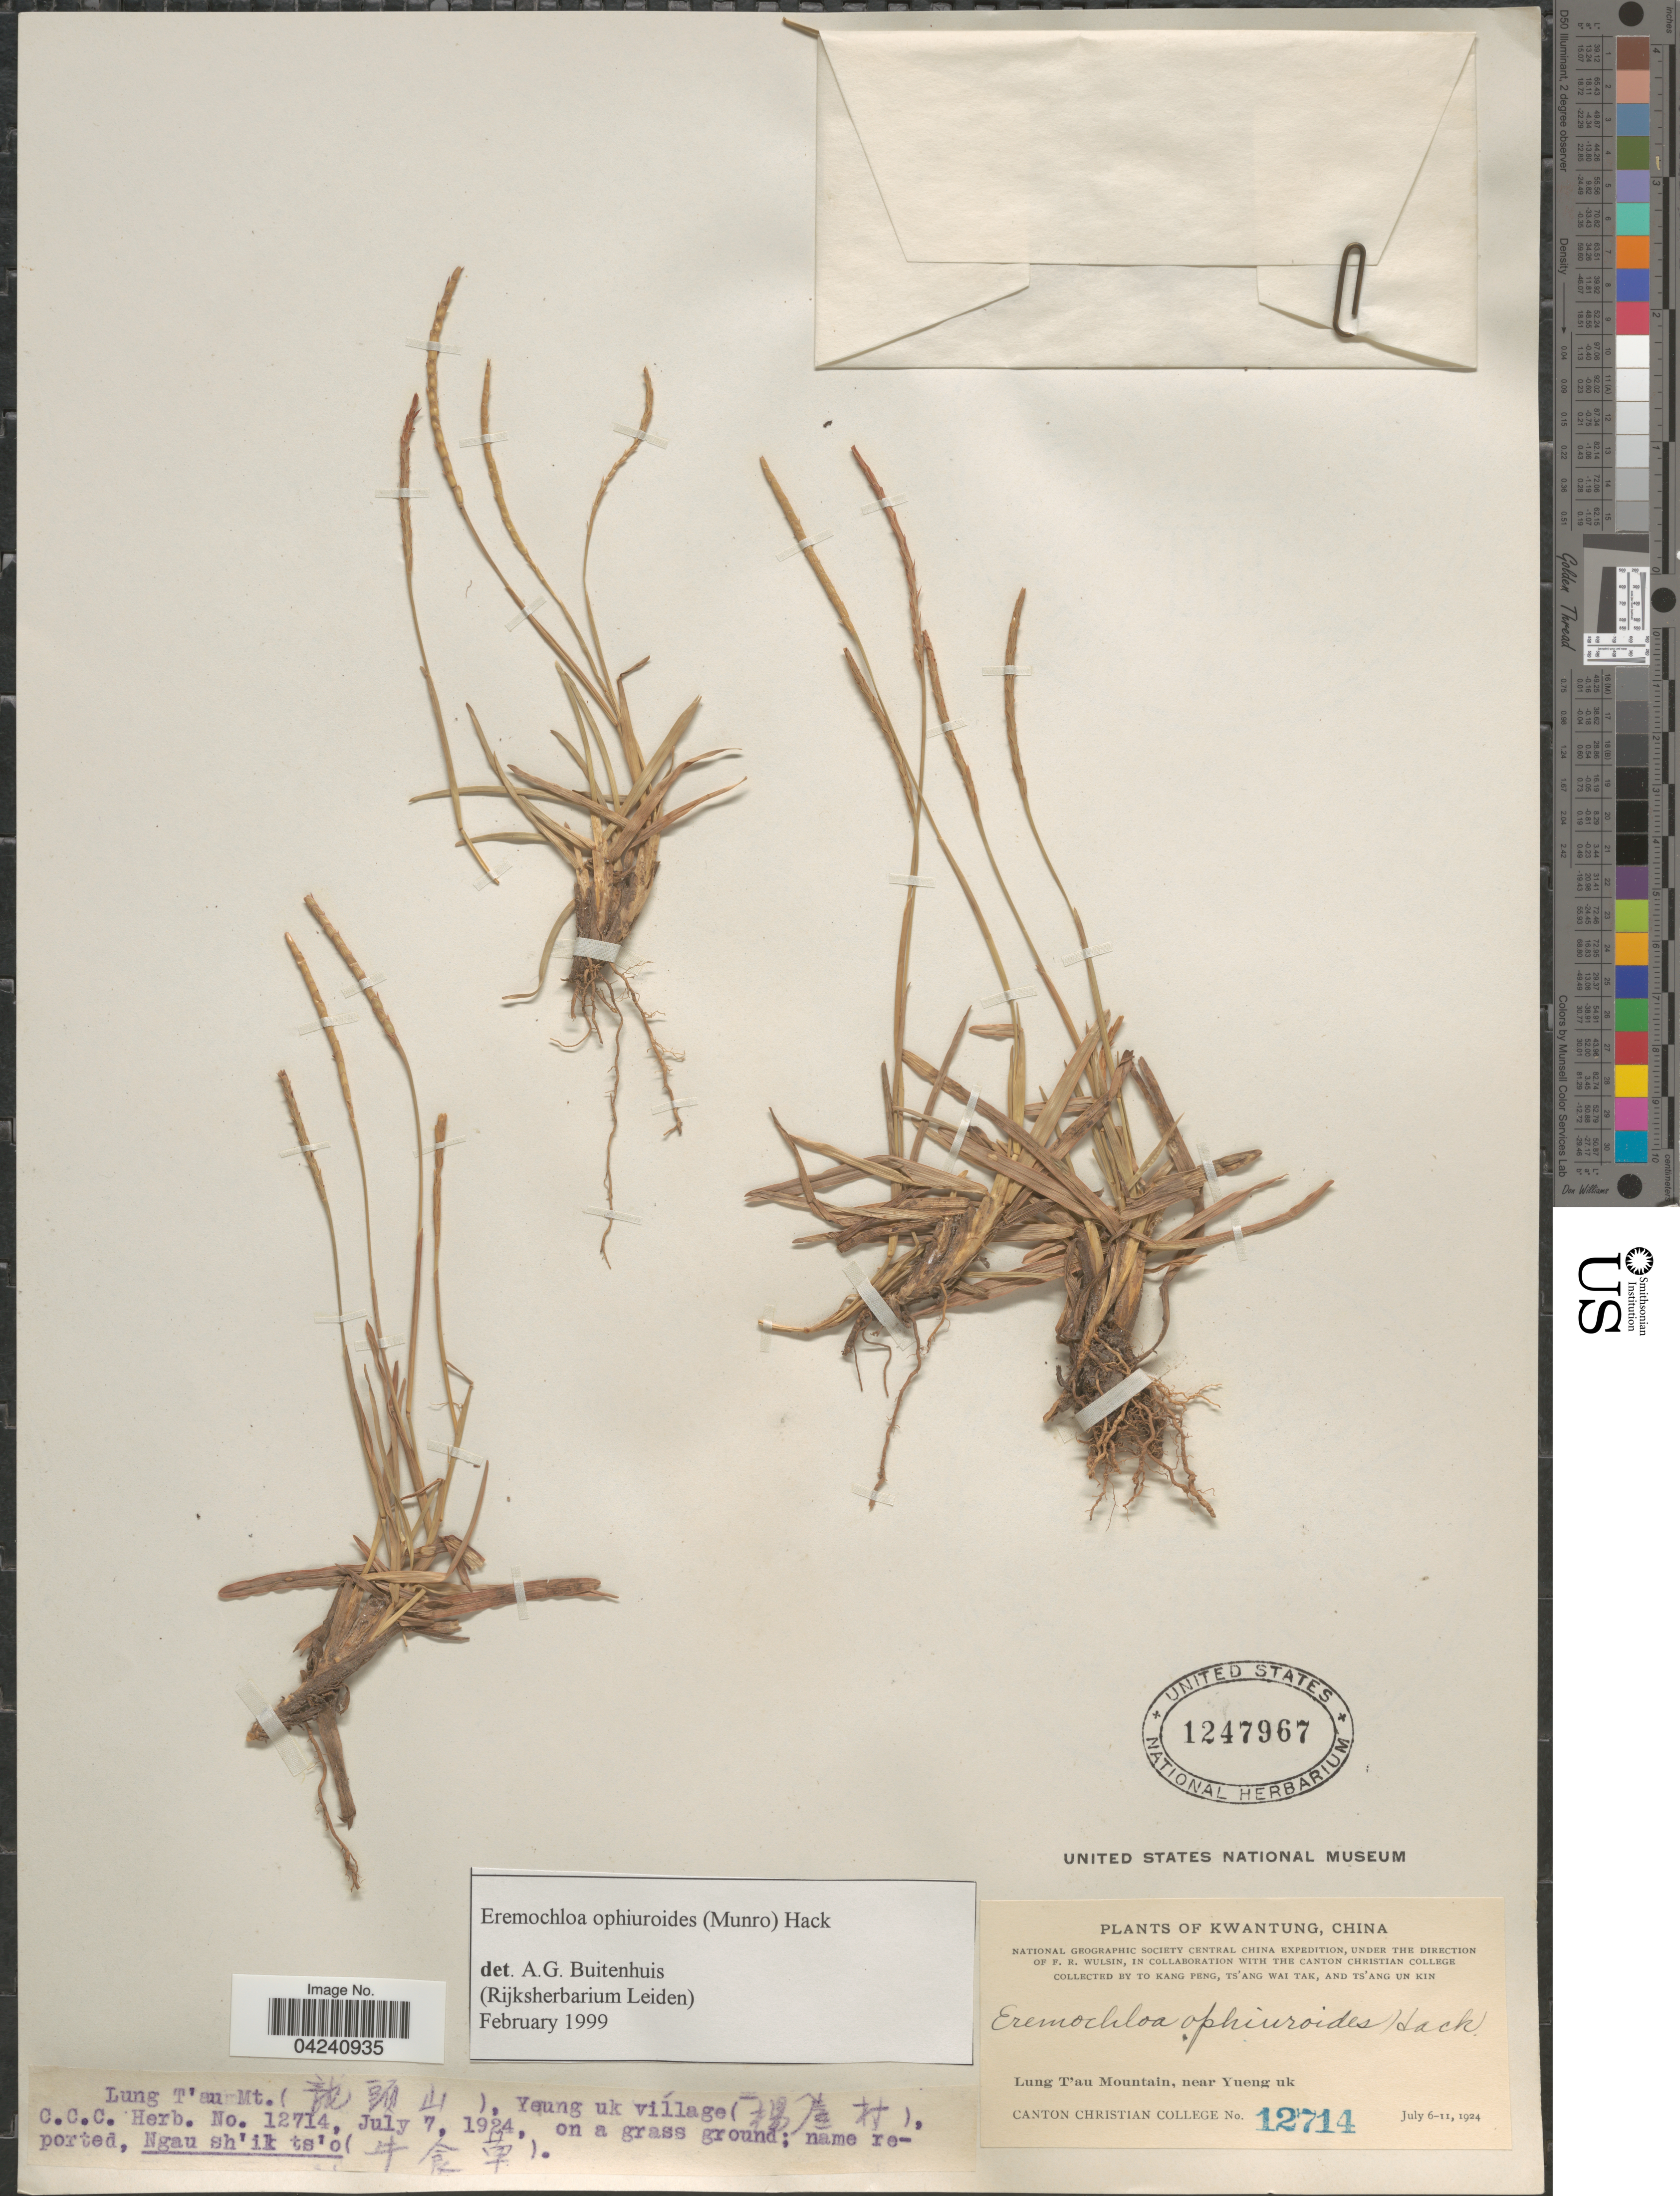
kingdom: Plantae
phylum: Tracheophyta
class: Liliopsida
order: Poales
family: Poaceae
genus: Eremochloa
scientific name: Eremochloa ophiuroides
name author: (Munro) Hack.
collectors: K. Peng, W. T. Tsang & U. K. Tsang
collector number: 12714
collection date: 1924-07-06/1924-07-11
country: China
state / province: Guangdong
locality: Kwangtung. National Geographic Society Central China Expedition. Lung T'au Mountain (X), near Yueng uk village (X).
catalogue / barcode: US 1247967